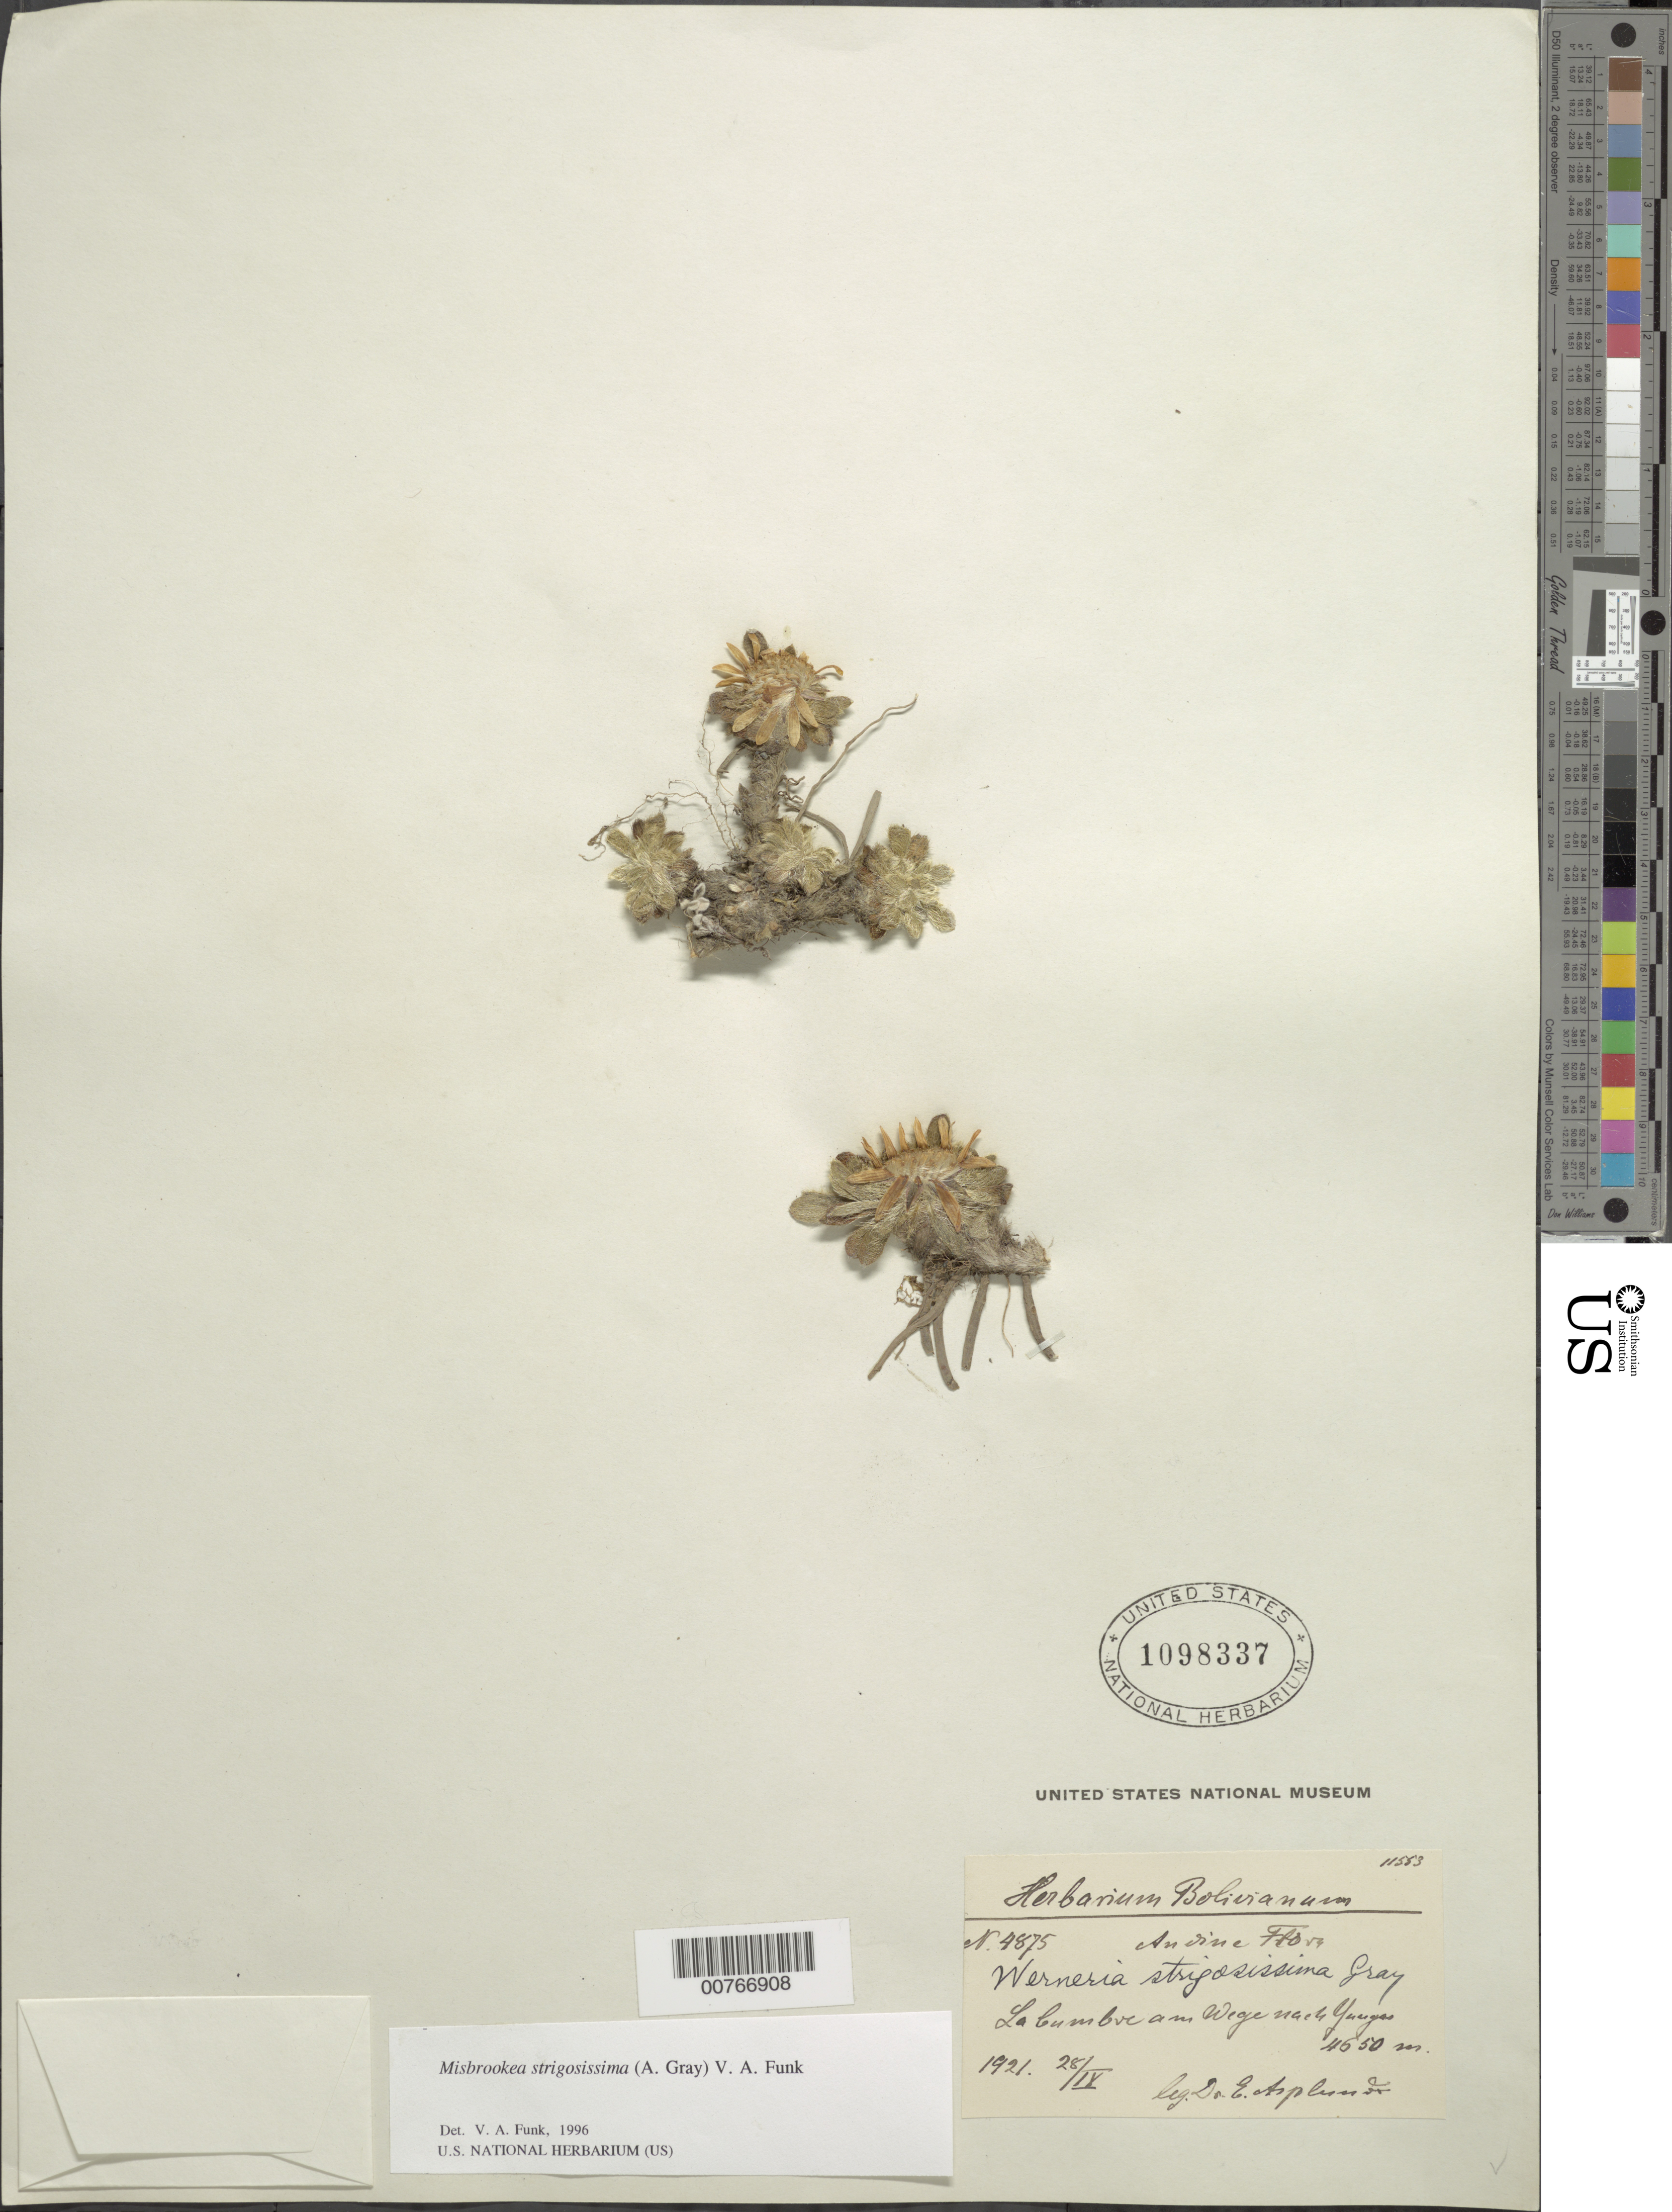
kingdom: Plantae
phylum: Tracheophyta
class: Magnoliopsida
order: Asterales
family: Asteraceae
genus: Misbrookea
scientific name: Misbrookea strigosissima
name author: (A. Gray) V.A. Funk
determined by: Funk, Vicki A., (BOT), Smithsonian Institution - National Museum of Natural History (UNITED STATES)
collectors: E. Asplund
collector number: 4875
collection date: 1921-04-28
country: Bolivia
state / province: La Paz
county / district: Murillo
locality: La Cumbre am Wege nach Yungas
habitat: Cumbre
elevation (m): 4650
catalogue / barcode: US 1098337